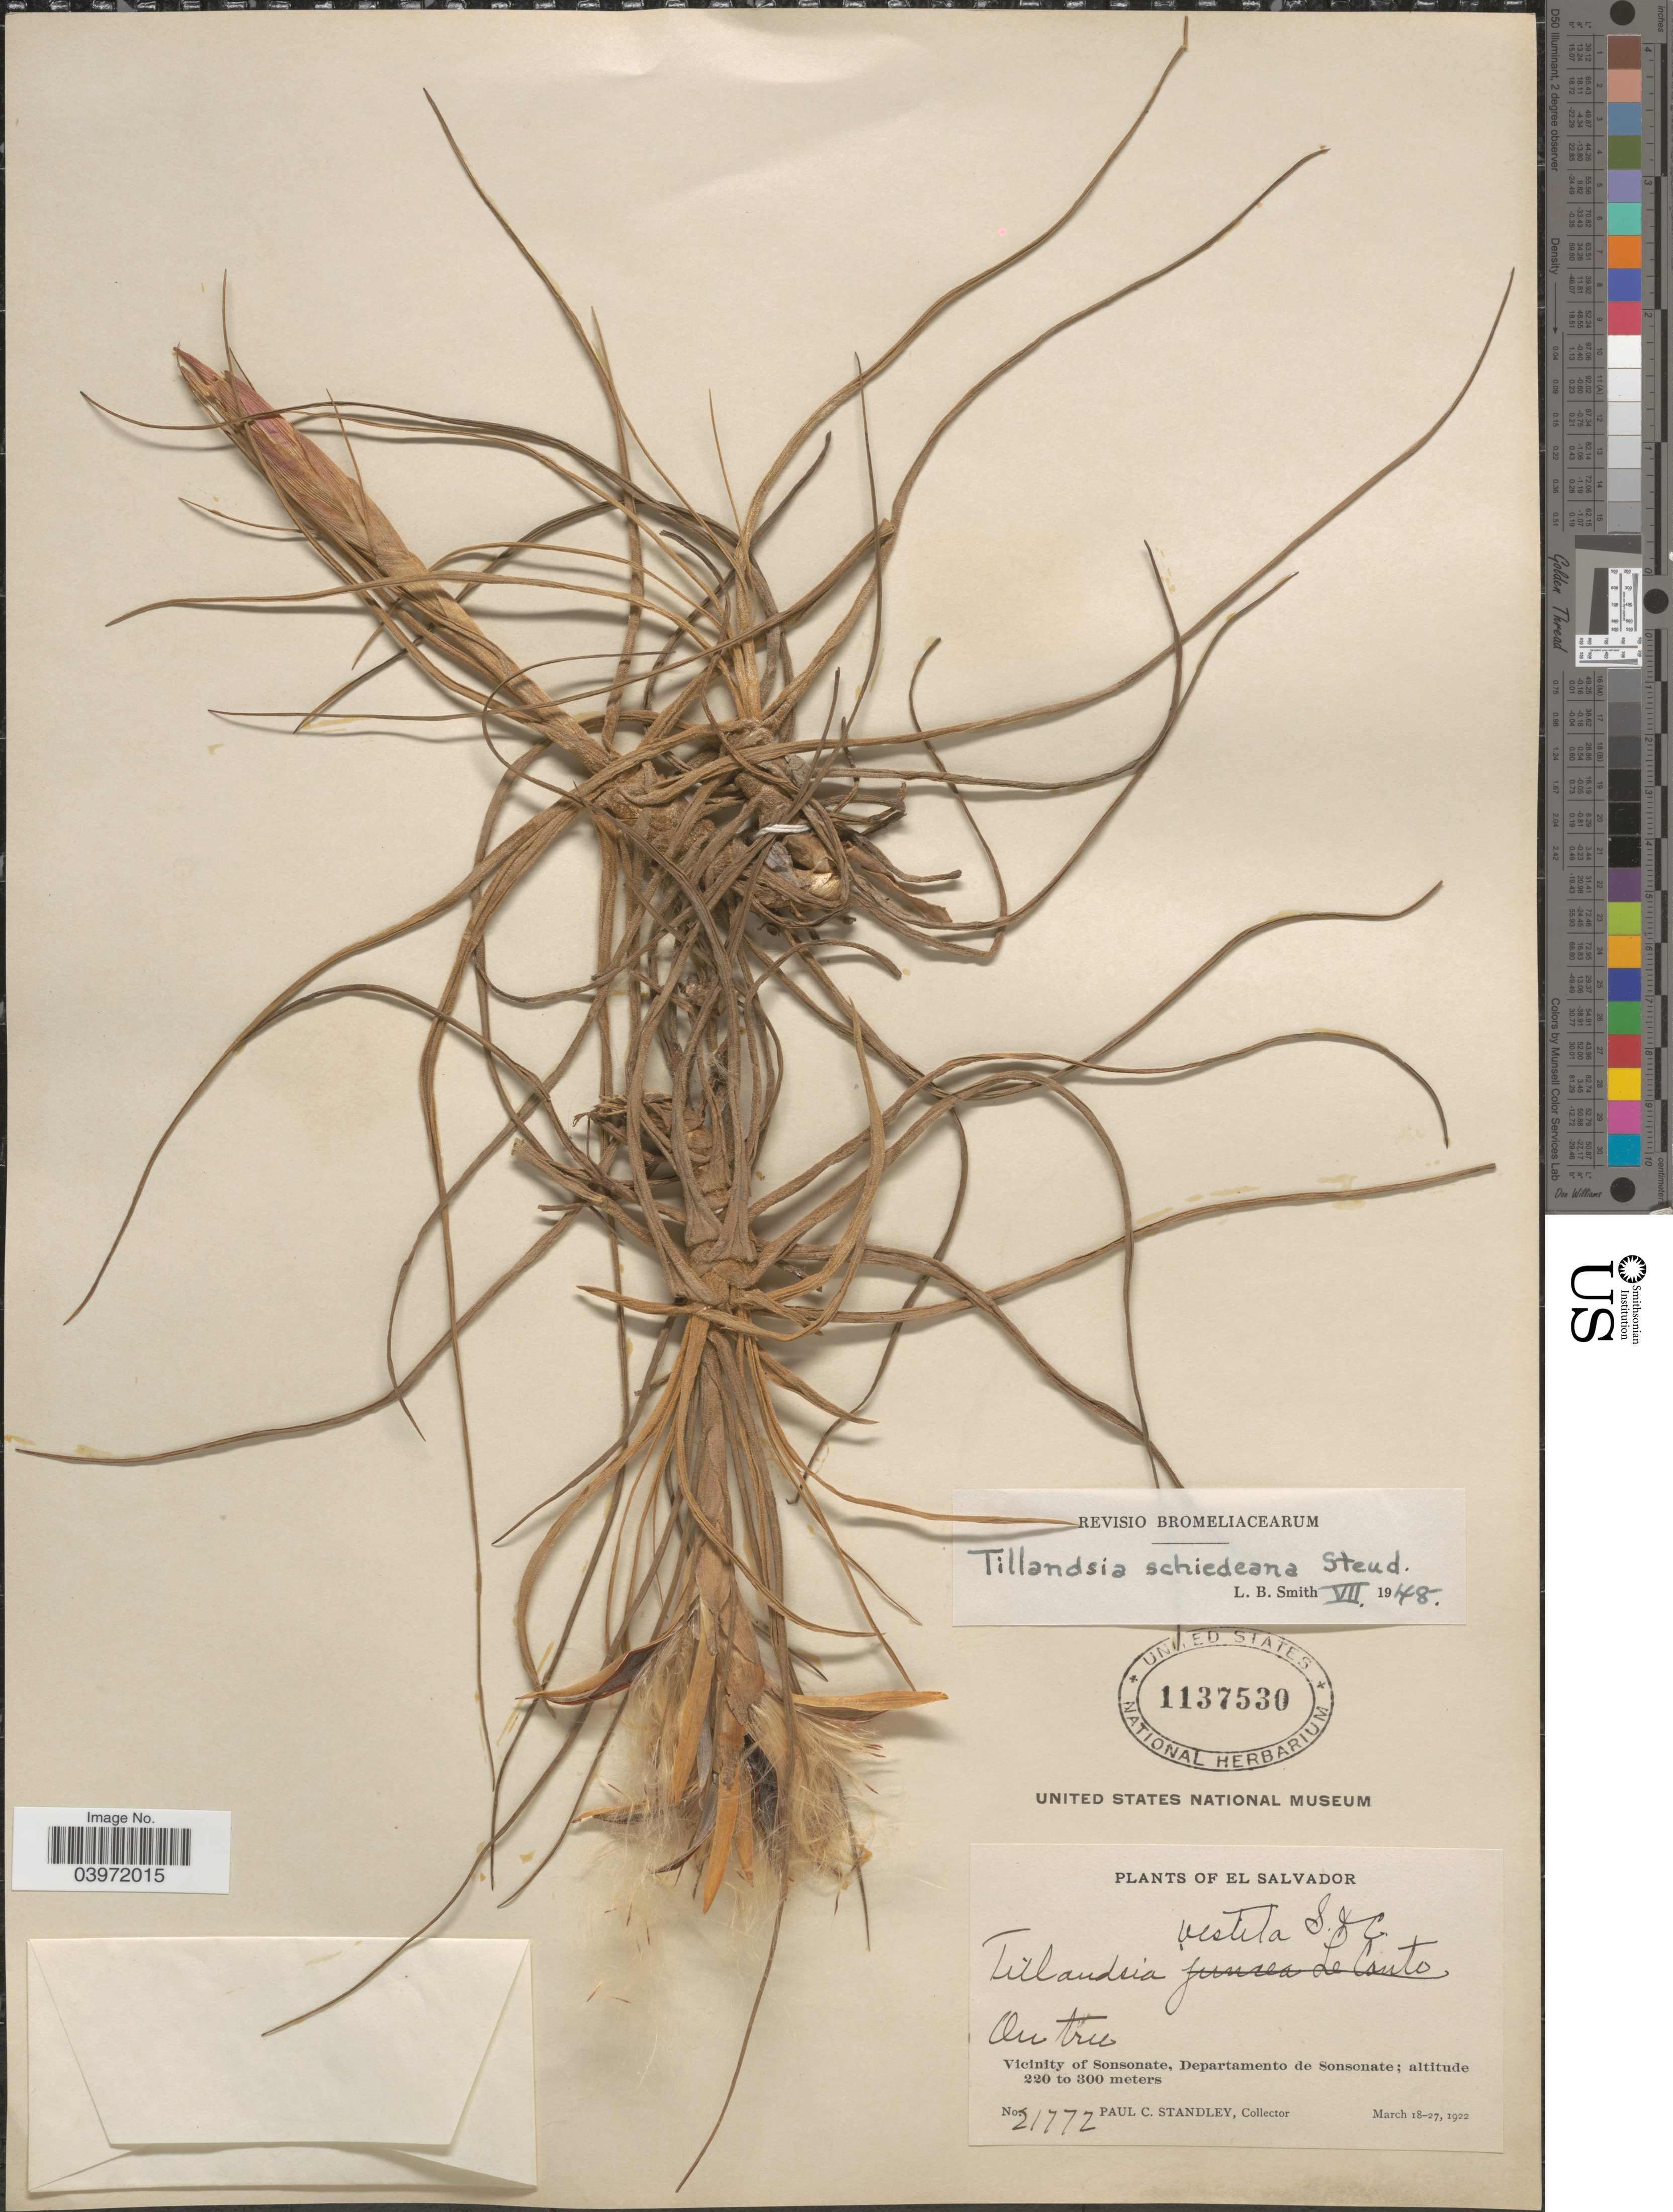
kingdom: Plantae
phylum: Tracheophyta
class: Liliopsida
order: Poales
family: Bromeliaceae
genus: Tillandsia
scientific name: Tillandsia schiedeana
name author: Steud.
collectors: P. C. Standley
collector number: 21772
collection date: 1922-03-18/1922-03-27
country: El Salvador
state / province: Sonsonate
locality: Vicinity of Sonsonate, Departamento de Sonsonate.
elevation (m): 220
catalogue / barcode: US 1137530